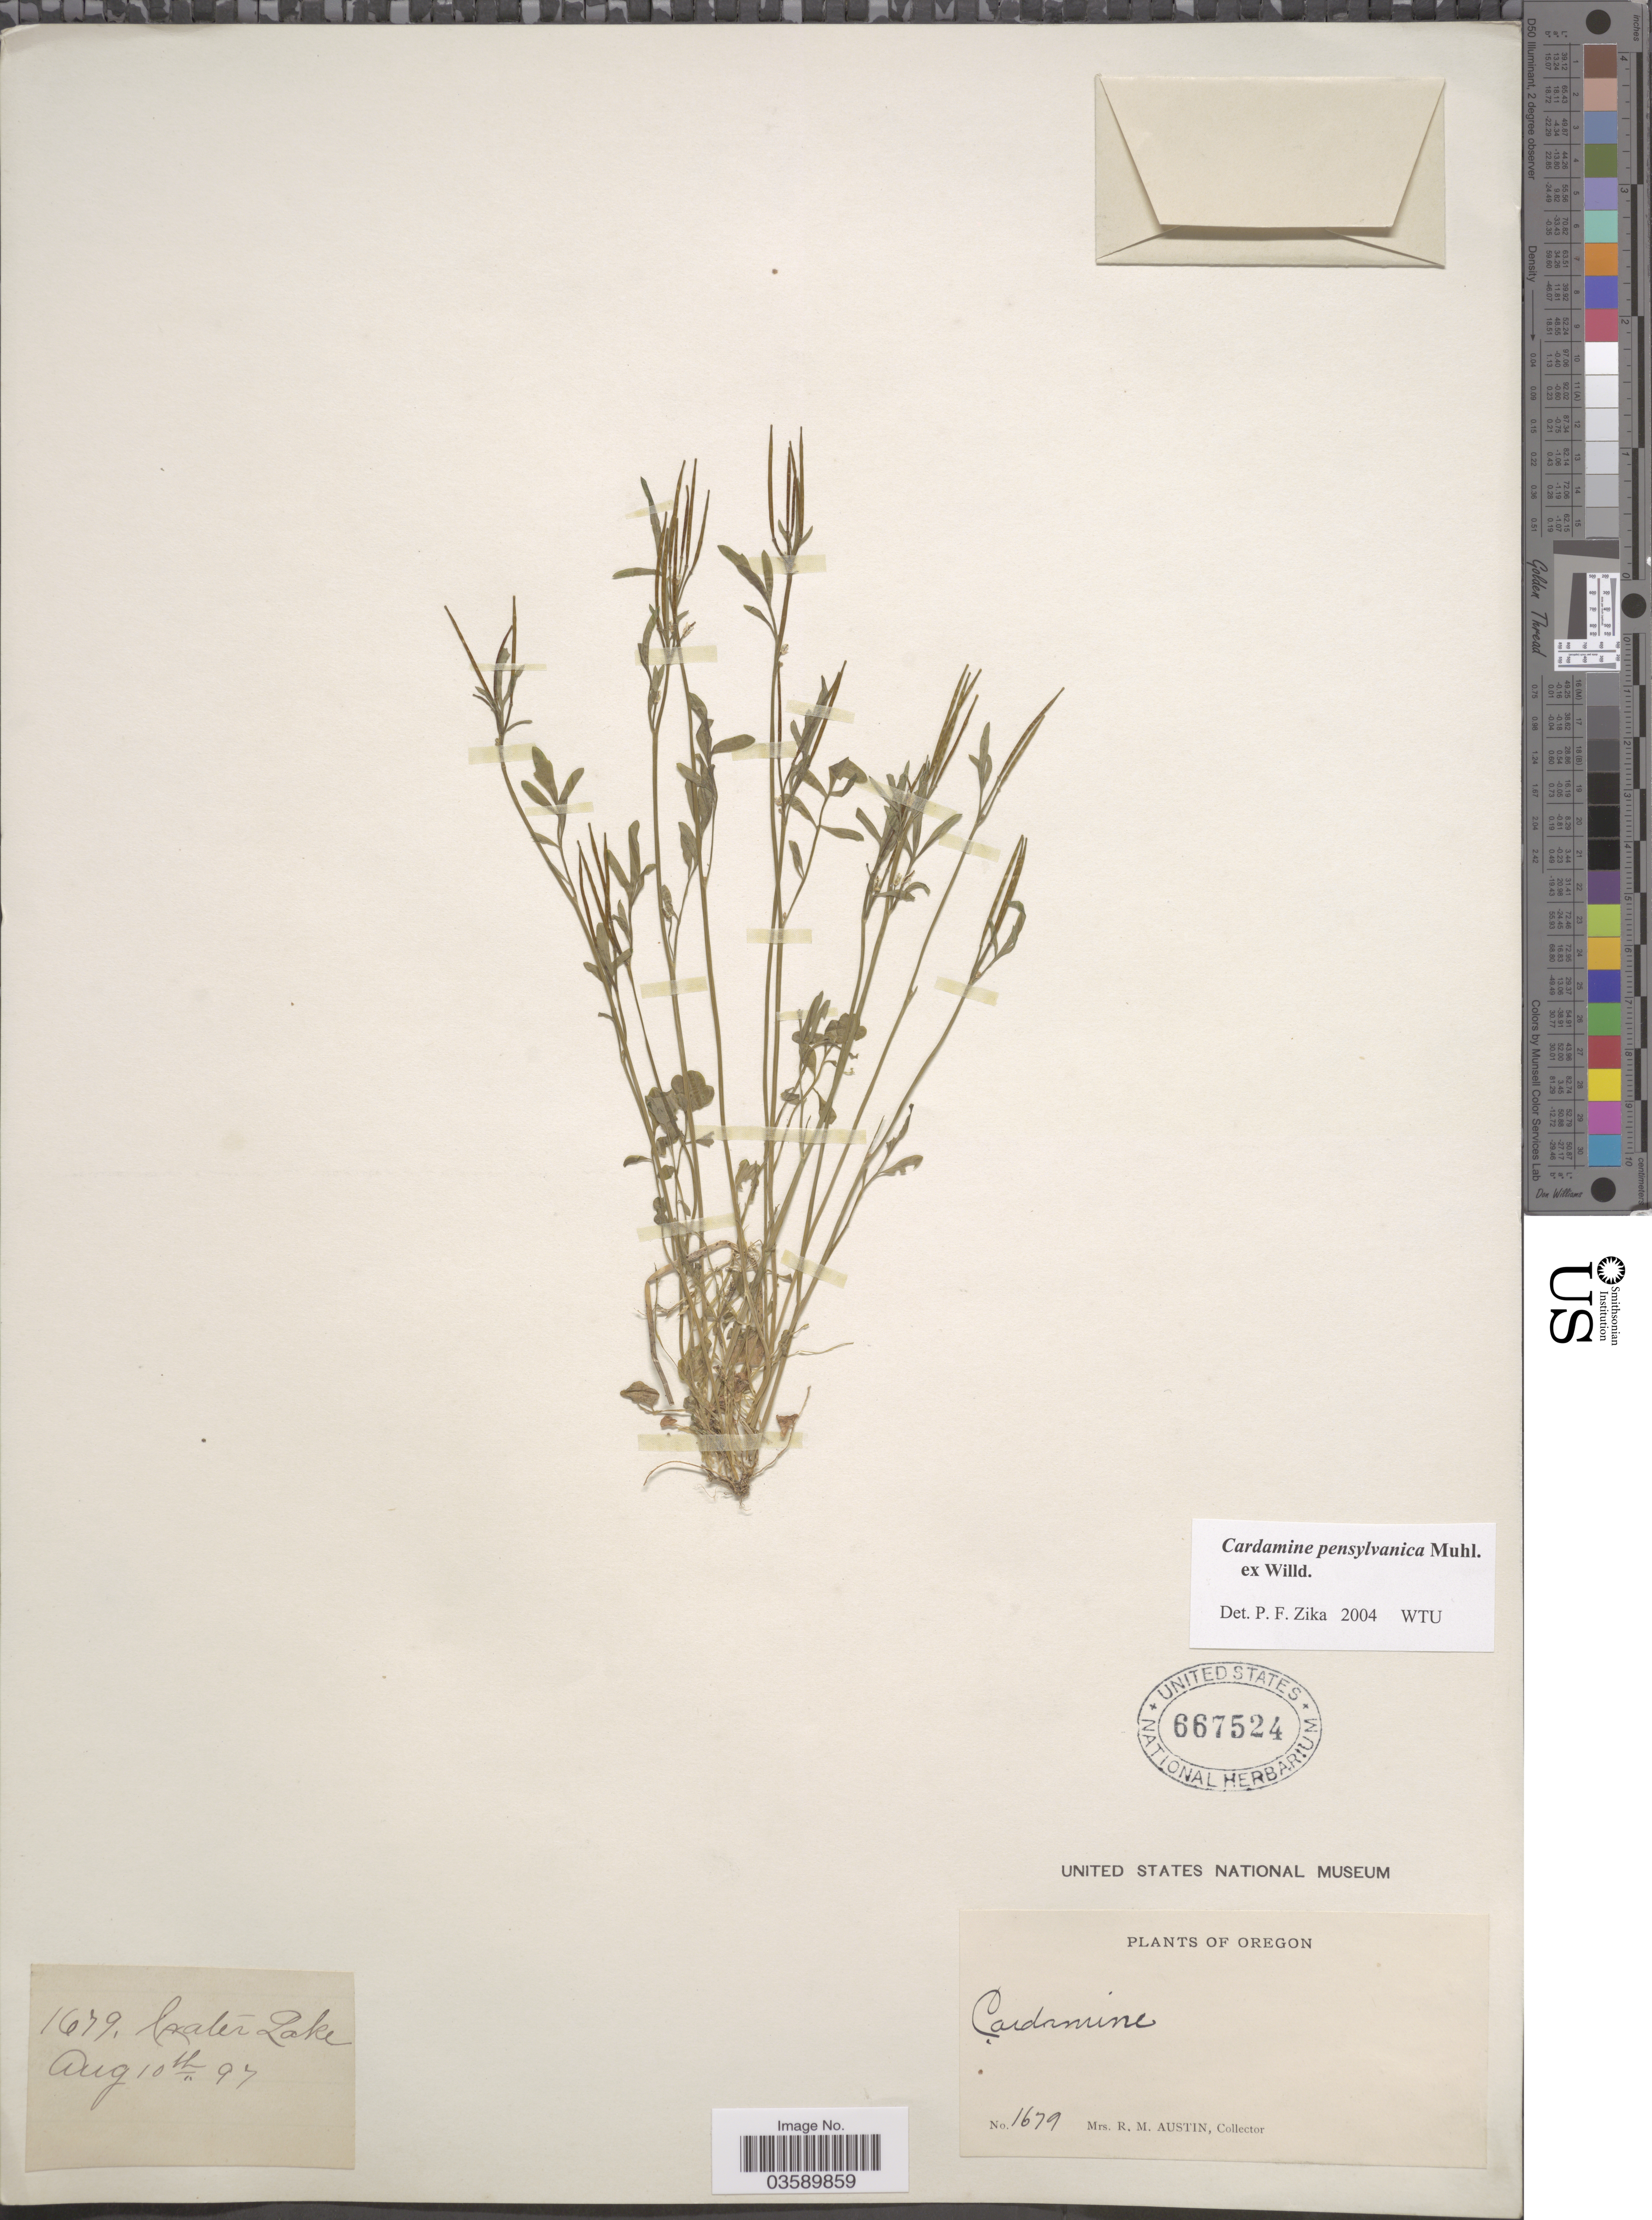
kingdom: Plantae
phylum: Tracheophyta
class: Magnoliopsida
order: Brassicales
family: Brassicaceae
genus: Cardamine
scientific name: Cardamine pensylvanica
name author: Muhl. ex Willd.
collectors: R. Austin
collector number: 1679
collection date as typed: Transcribed d/m/y: 10/8/97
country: United States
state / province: Oregon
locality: Crater Lake.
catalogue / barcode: US 667524